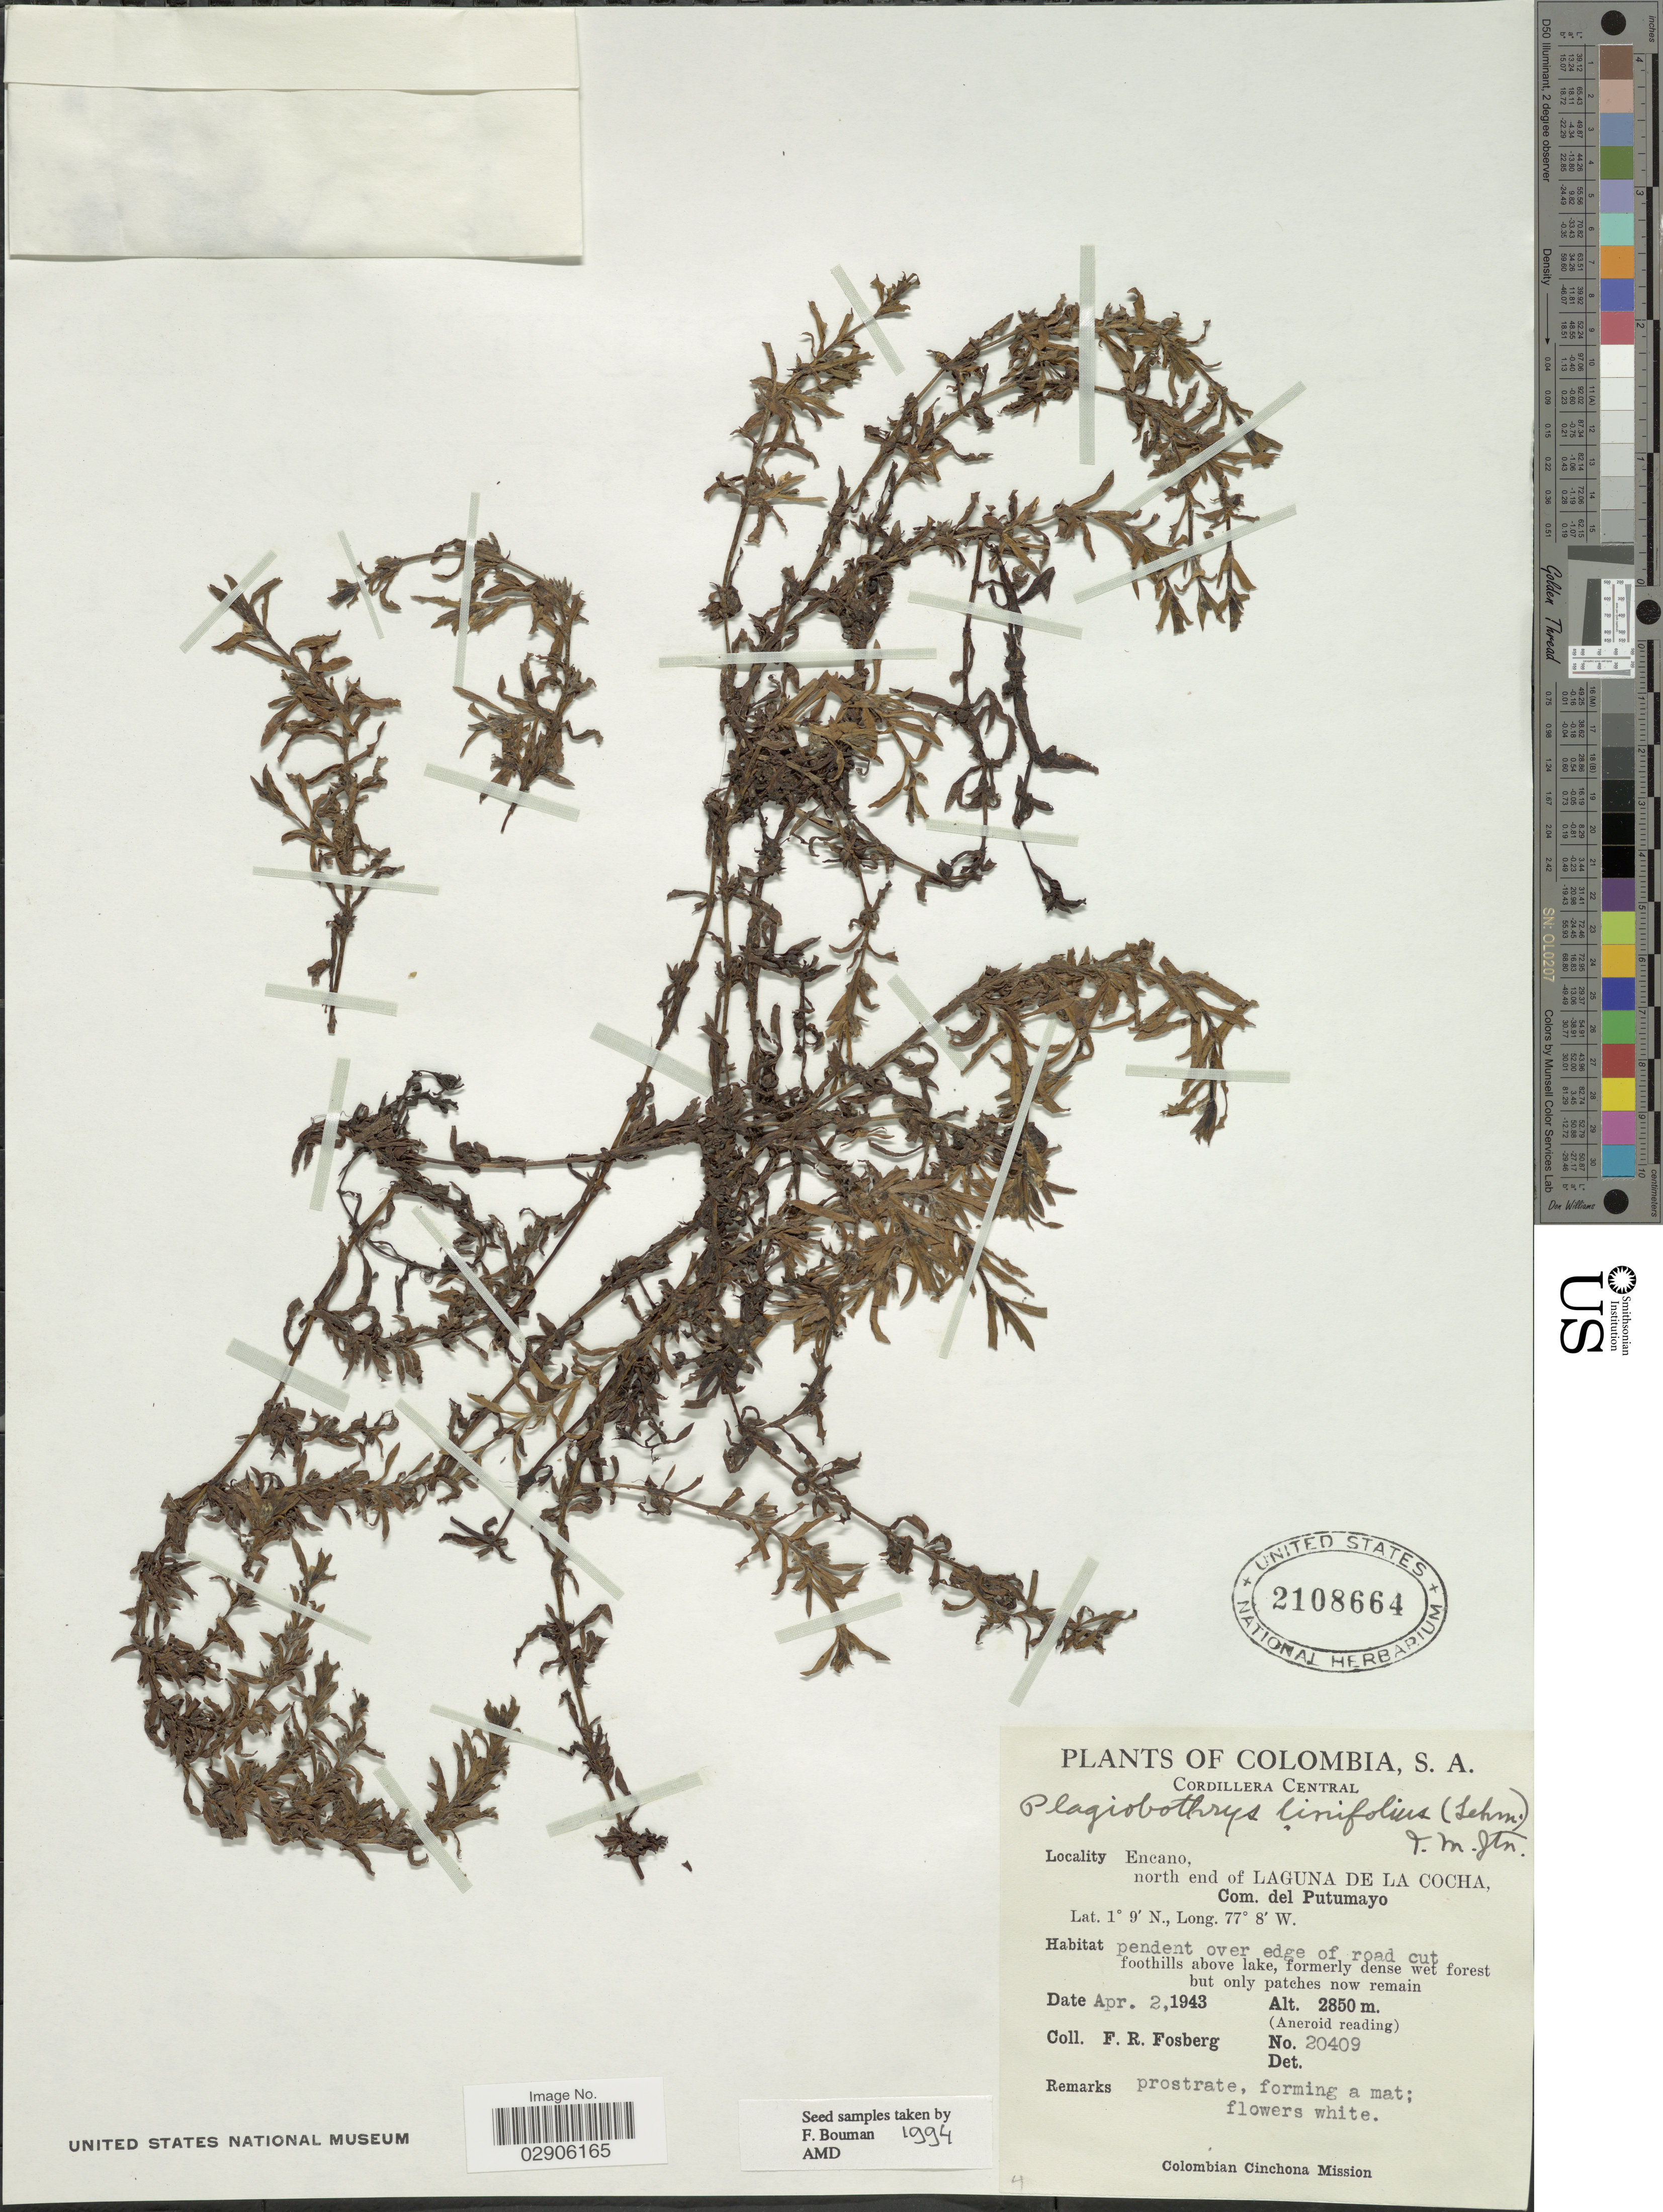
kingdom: Plantae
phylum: Tracheophyta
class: Magnoliopsida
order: Boraginales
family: Boraginaceae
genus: Plagiobothrys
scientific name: Plagiobothrys linifolius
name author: (Willd. ex Lehm.) I.M. Johnst.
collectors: F. R. Fosberg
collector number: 20409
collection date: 1943-04-02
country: Colombia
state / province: Putumayo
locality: Cordillera Central, Encano, north end of Laguna De La Cocha, Com. del Putumayo.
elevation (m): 2850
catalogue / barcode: US 2108664